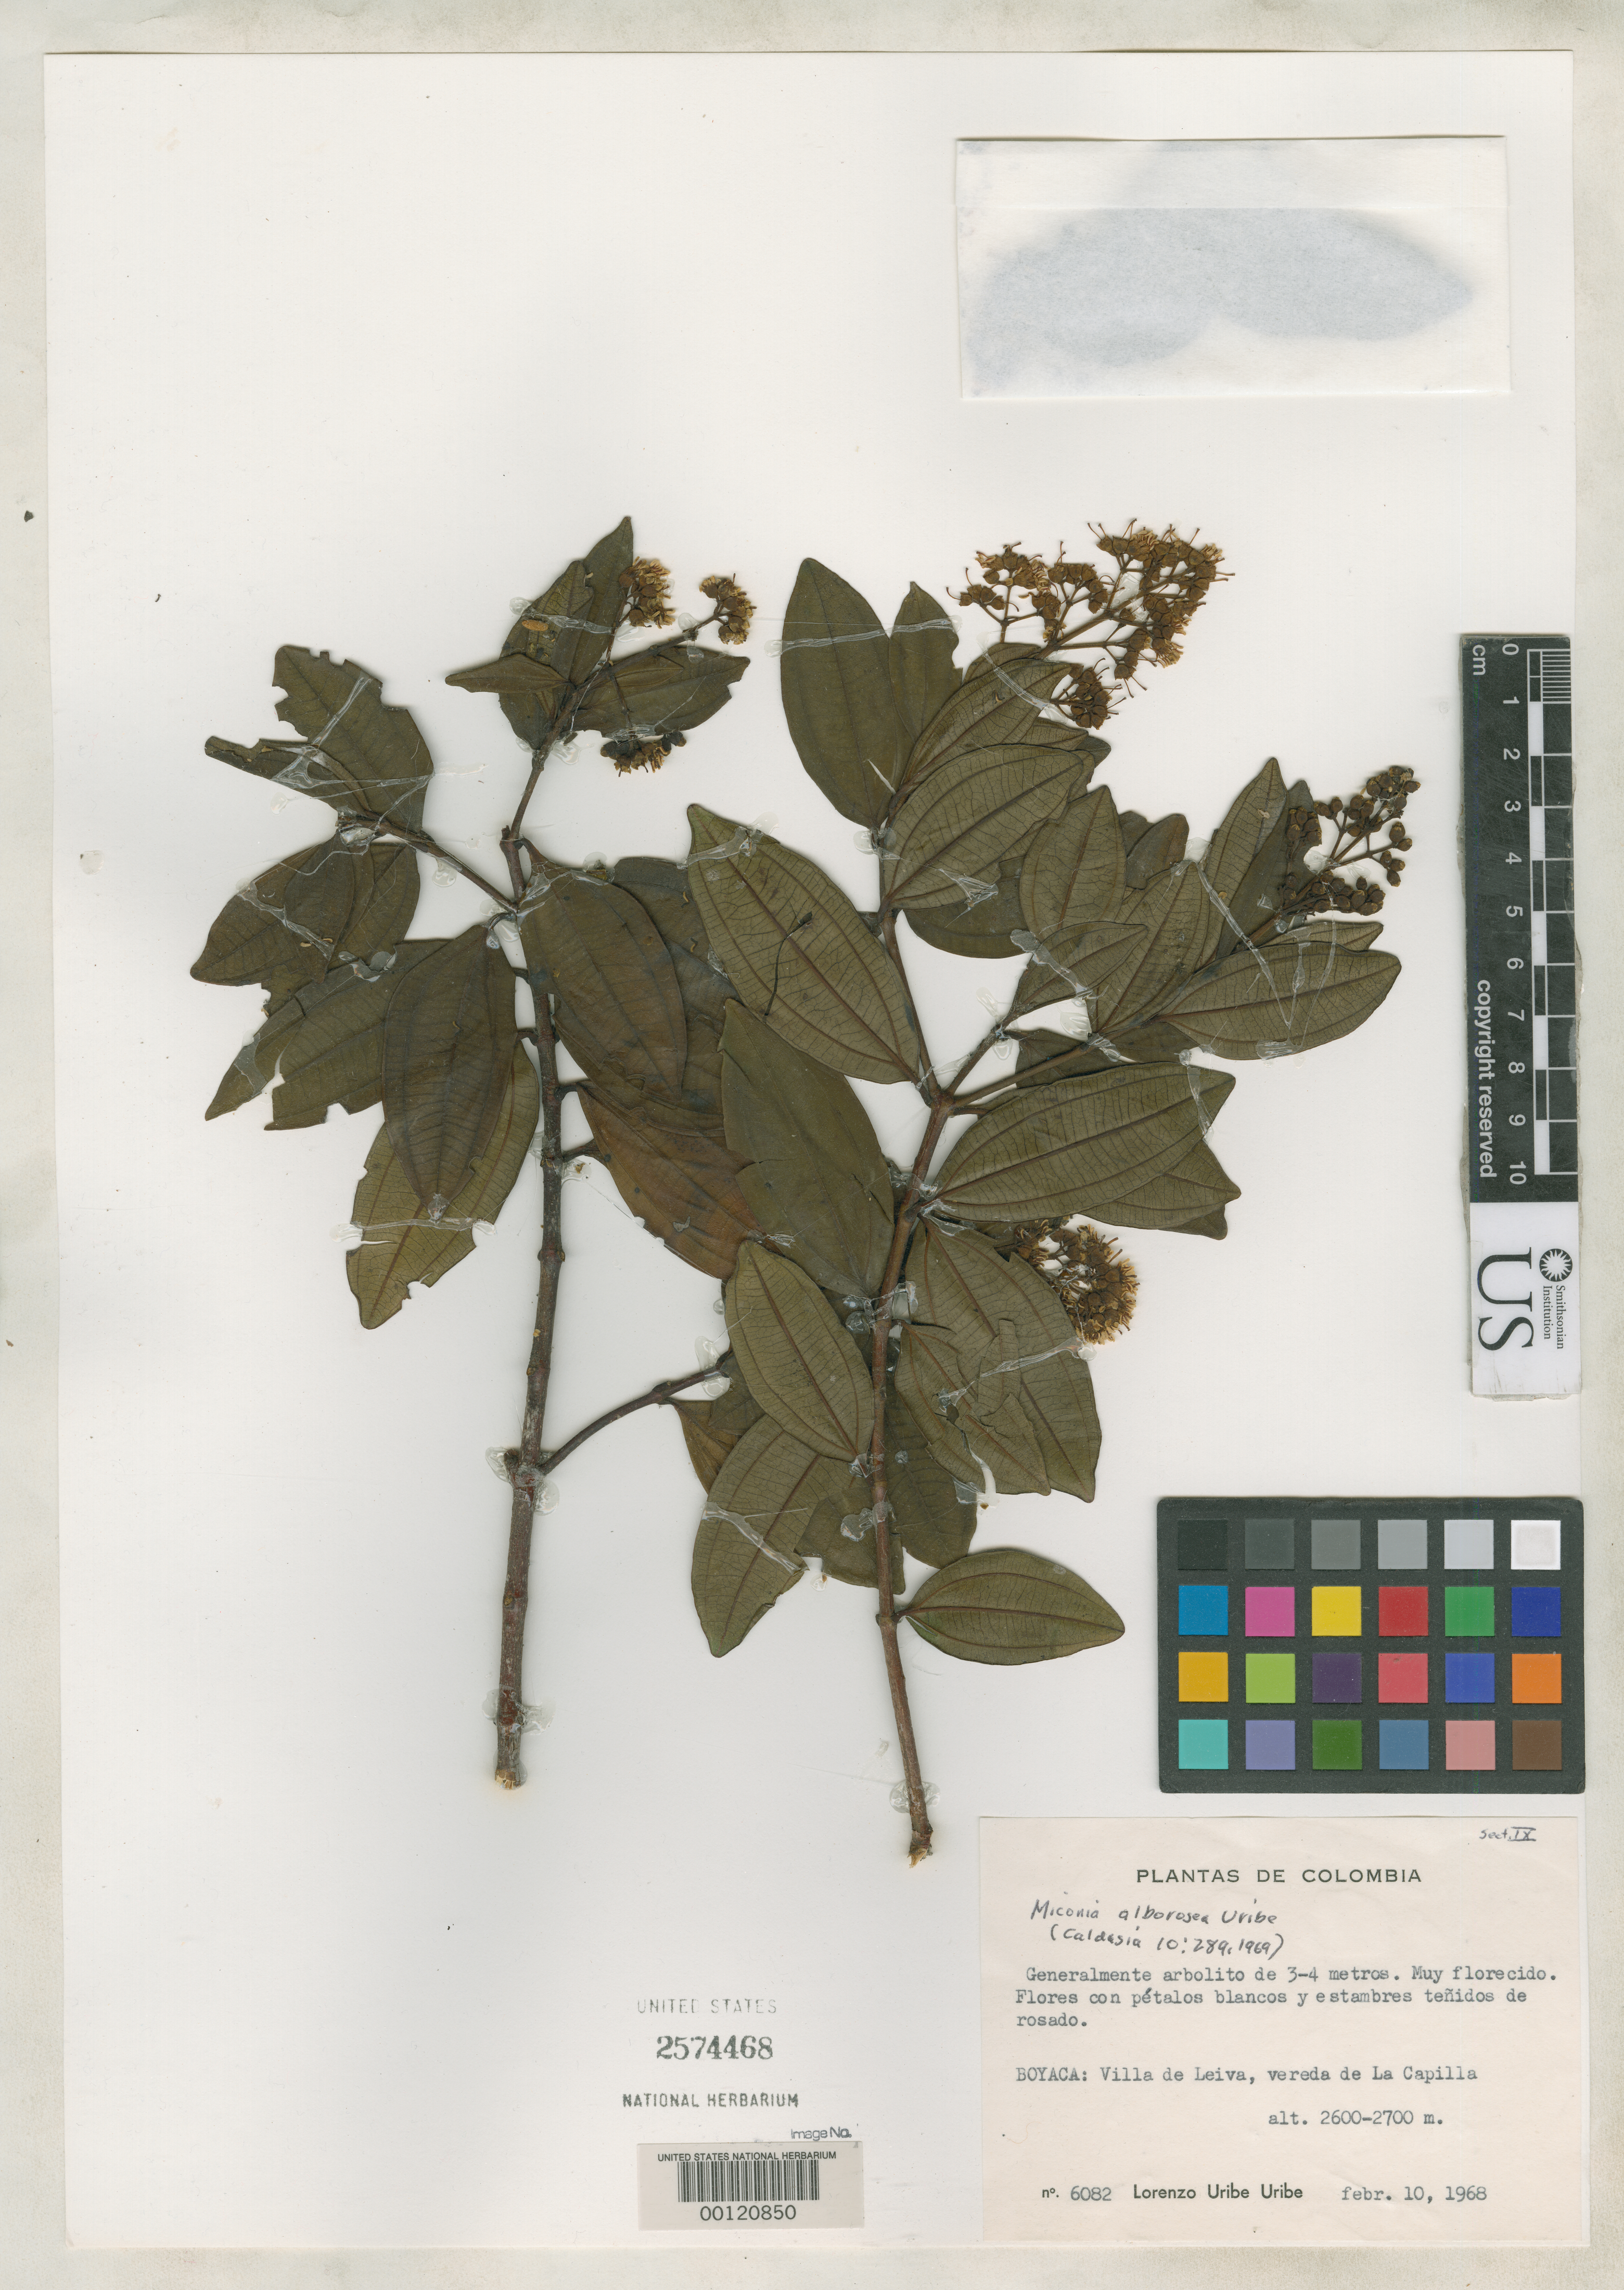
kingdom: Plantae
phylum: Tracheophyta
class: Magnoliopsida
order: Myrtales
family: Melastomataceae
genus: Miconia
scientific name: Miconia alborosea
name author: L. Uribe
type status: Isotype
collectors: L. Uribe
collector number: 6082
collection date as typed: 10 Feb 1968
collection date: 1968-02-10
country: Colombia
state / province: Boyacá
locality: Villa de Leyva.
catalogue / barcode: US 2574468